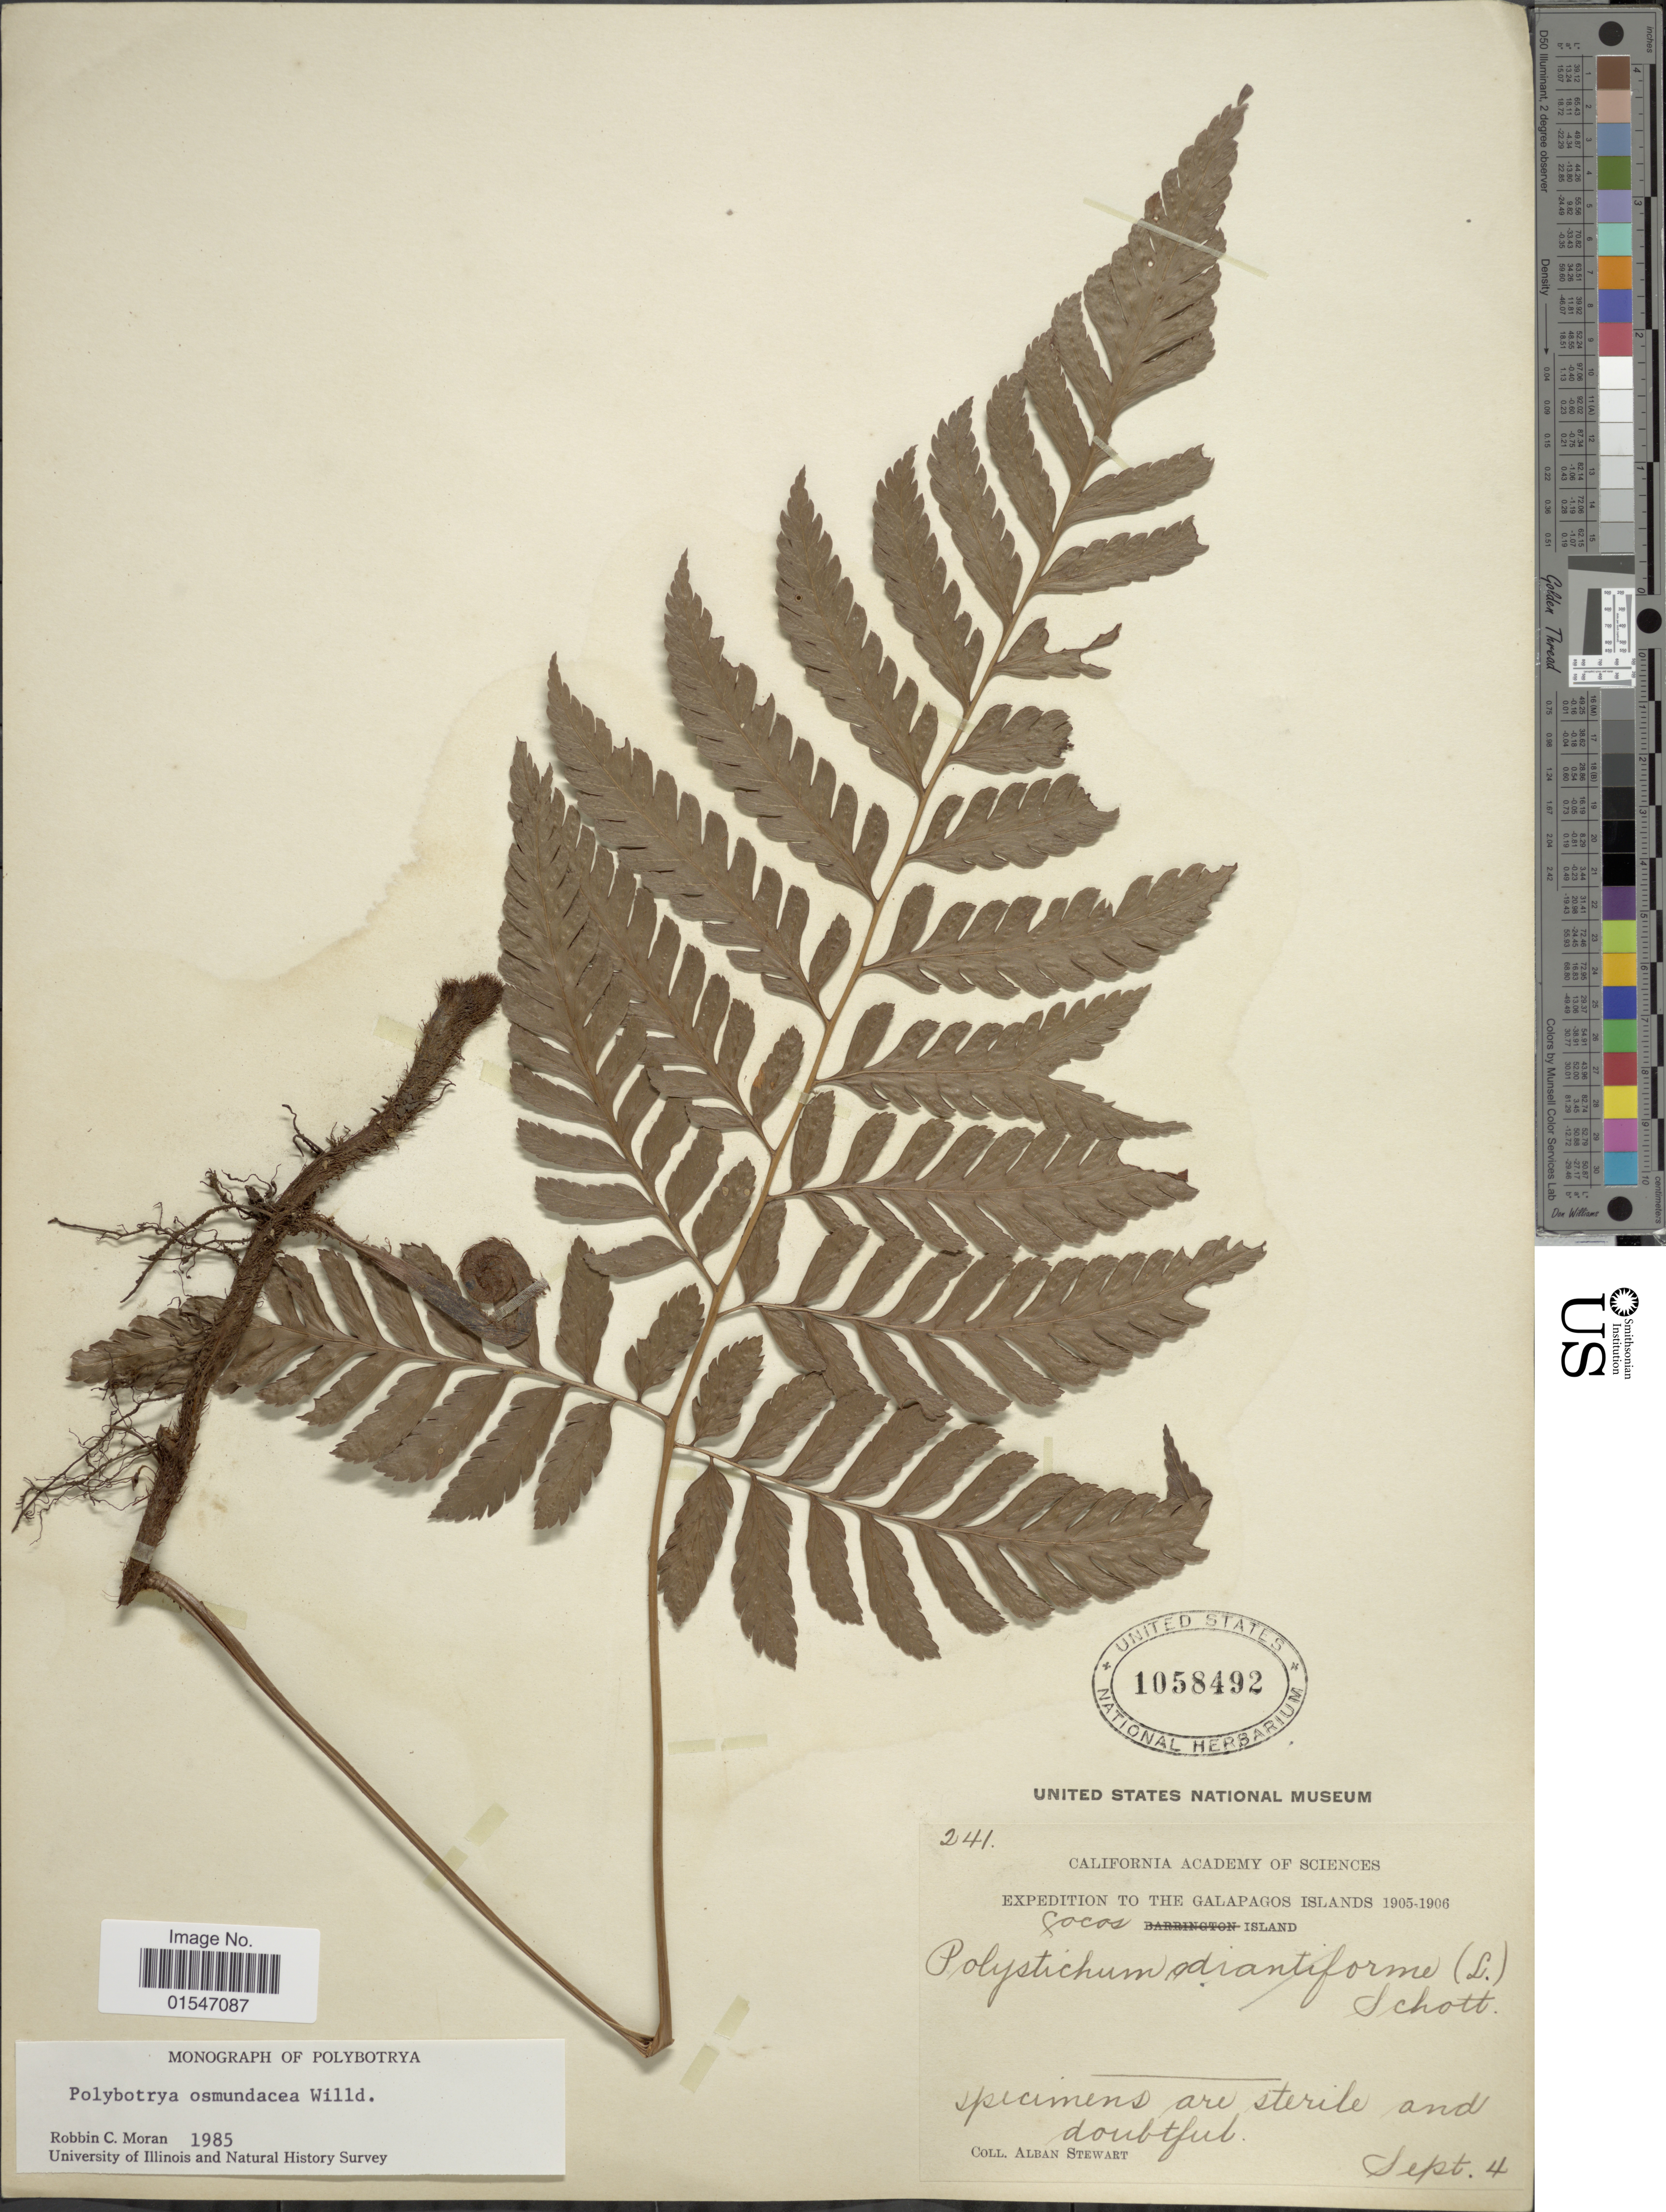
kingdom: Plantae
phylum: Tracheophyta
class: Polypodiopsida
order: Polypodiales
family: Dryopteridaceae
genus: Polybotrya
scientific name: Polybotrya osmundacea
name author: Humb. & Bonpl. ex Willd.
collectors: A. Stewart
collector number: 241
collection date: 1905-09-04/1906-09-04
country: Costa Rica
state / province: Puntarenas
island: Cocos Island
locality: Cocos Island.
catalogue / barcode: US 1058492